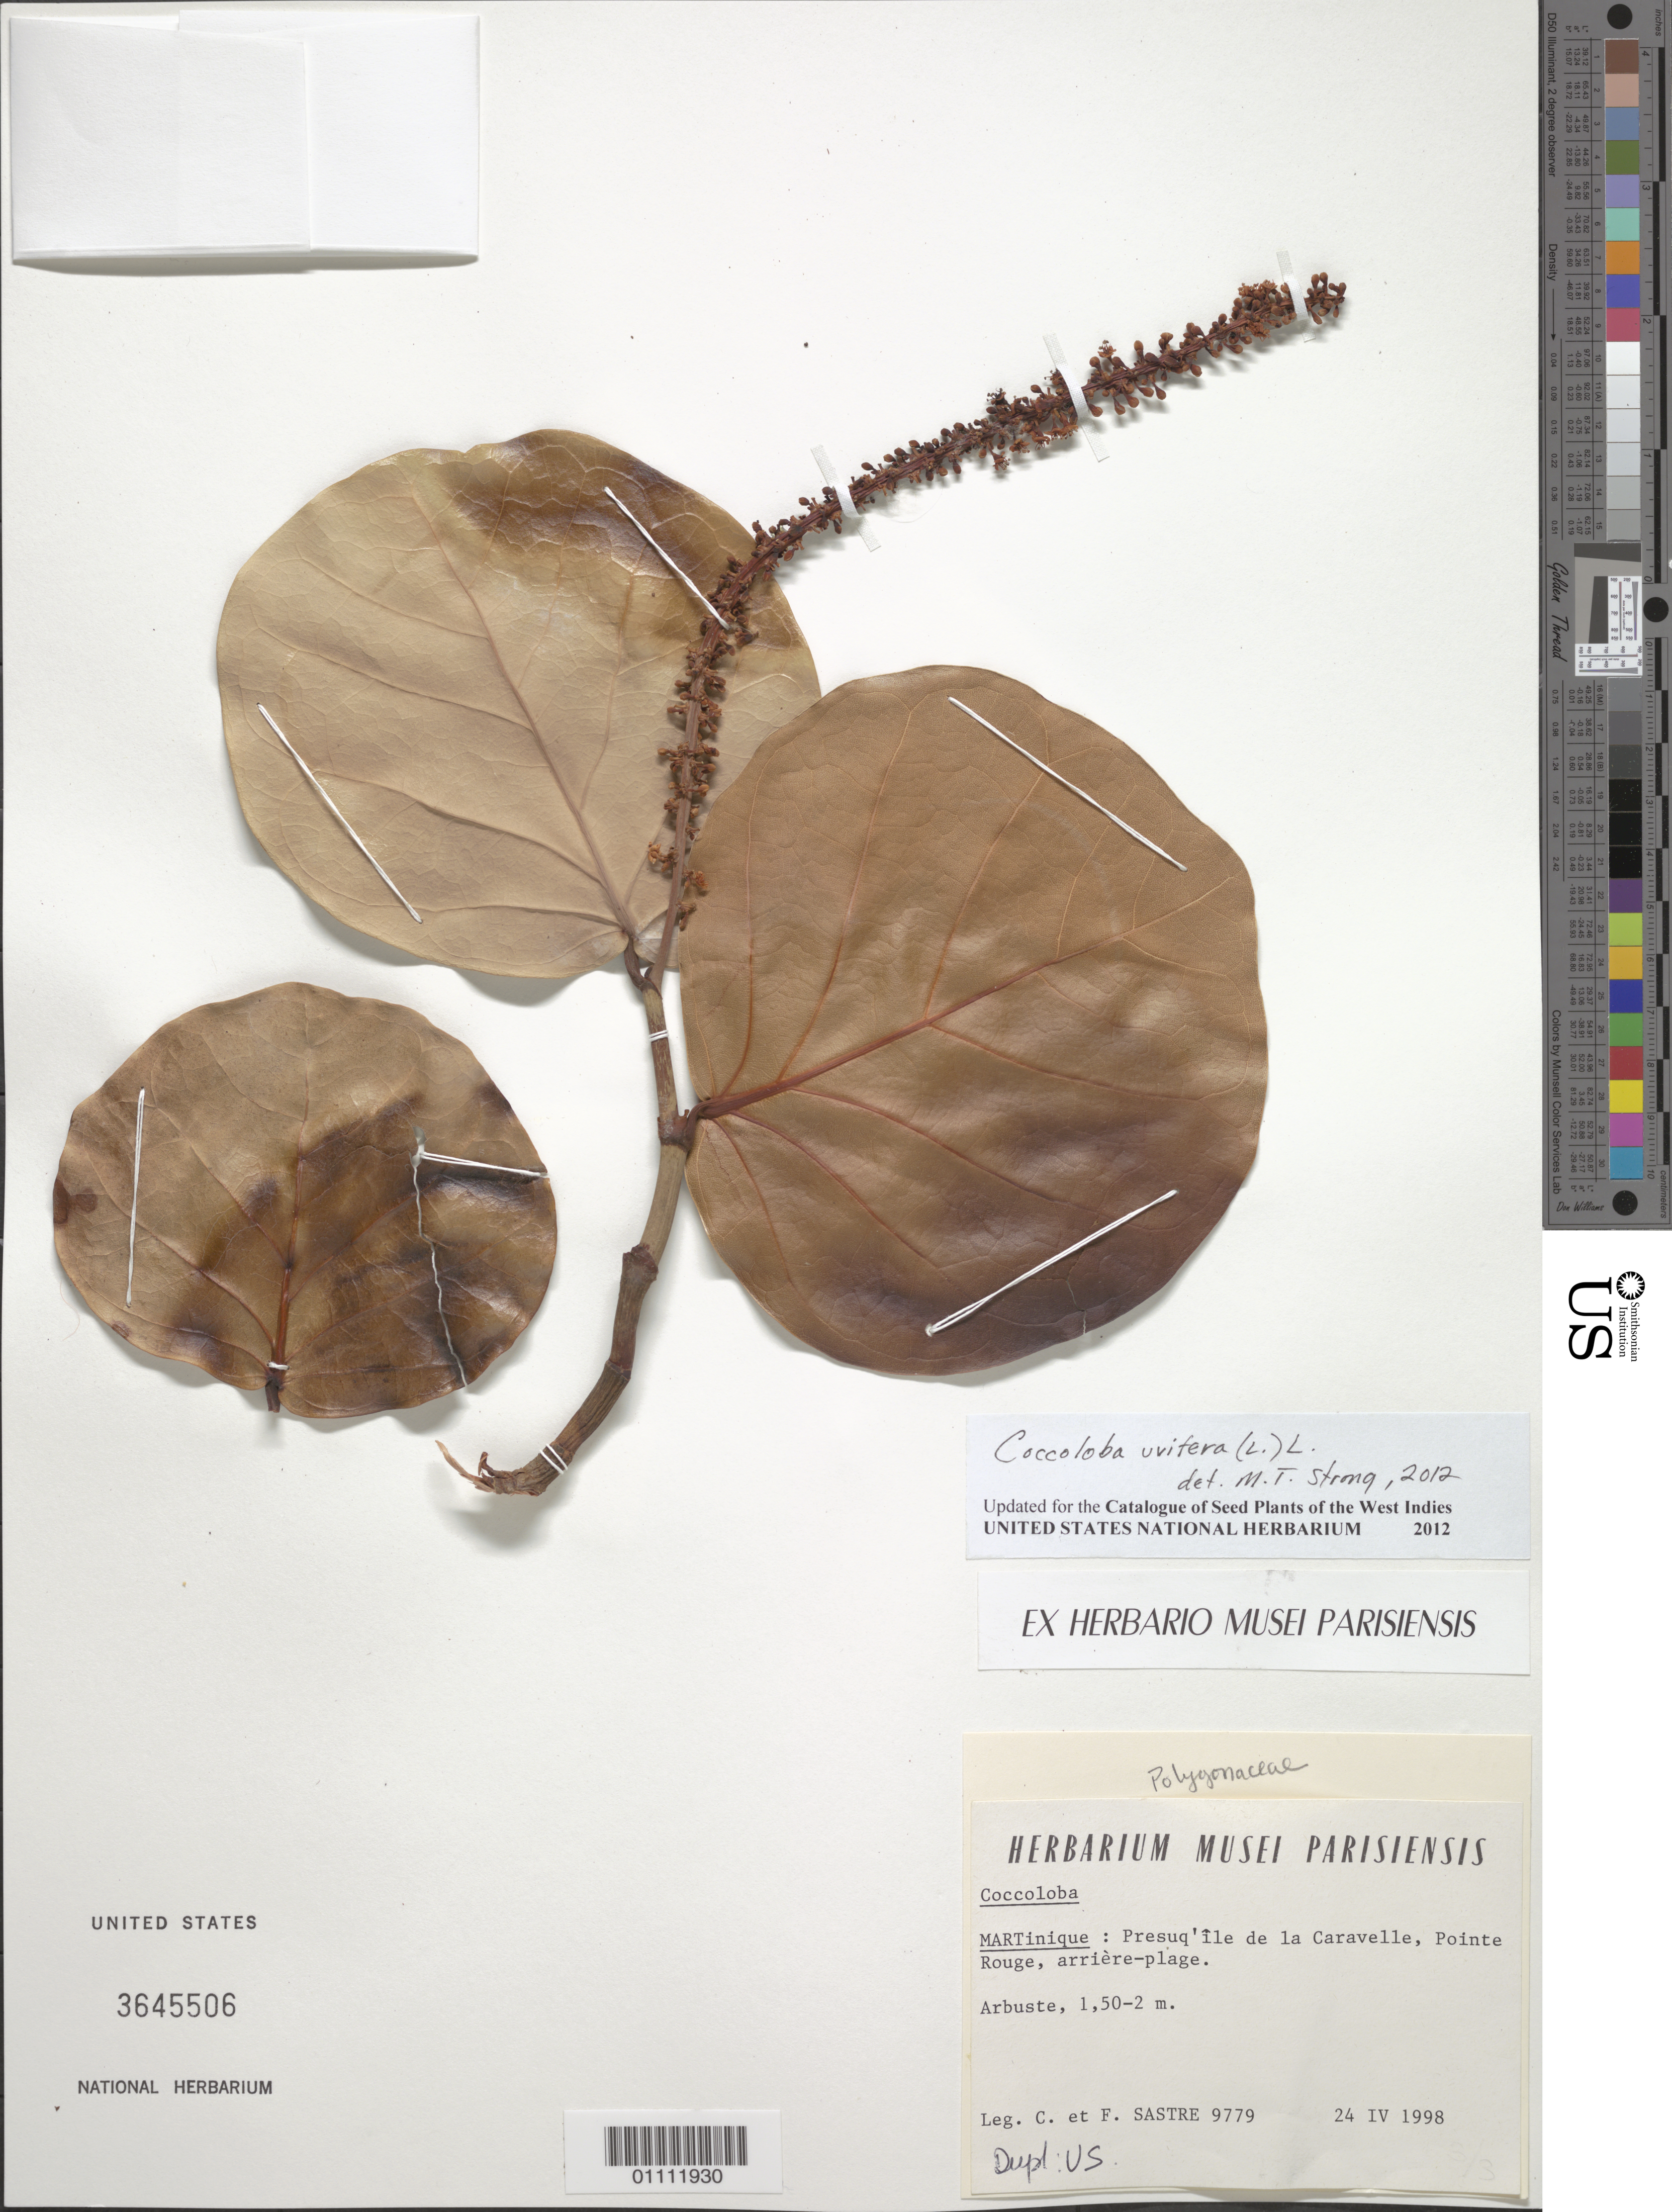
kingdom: Plantae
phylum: Tracheophyta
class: Magnoliopsida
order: Caryophyllales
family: Polygonaceae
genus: Coccoloba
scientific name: Coccoloba uvifera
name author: L.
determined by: Strong, M. T., (US), Smithsonian Institution - National Museum of Natural History (UNITED STATES)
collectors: C. H. L. Sastre & F. Sastre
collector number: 9779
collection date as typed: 24 Apr 1998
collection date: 1998-04-24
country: Martinique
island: Martinique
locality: Presuq'île de la Caravelle, Pointe Rouge, arrière-plage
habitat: Arrière-plage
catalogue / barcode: US 3645506